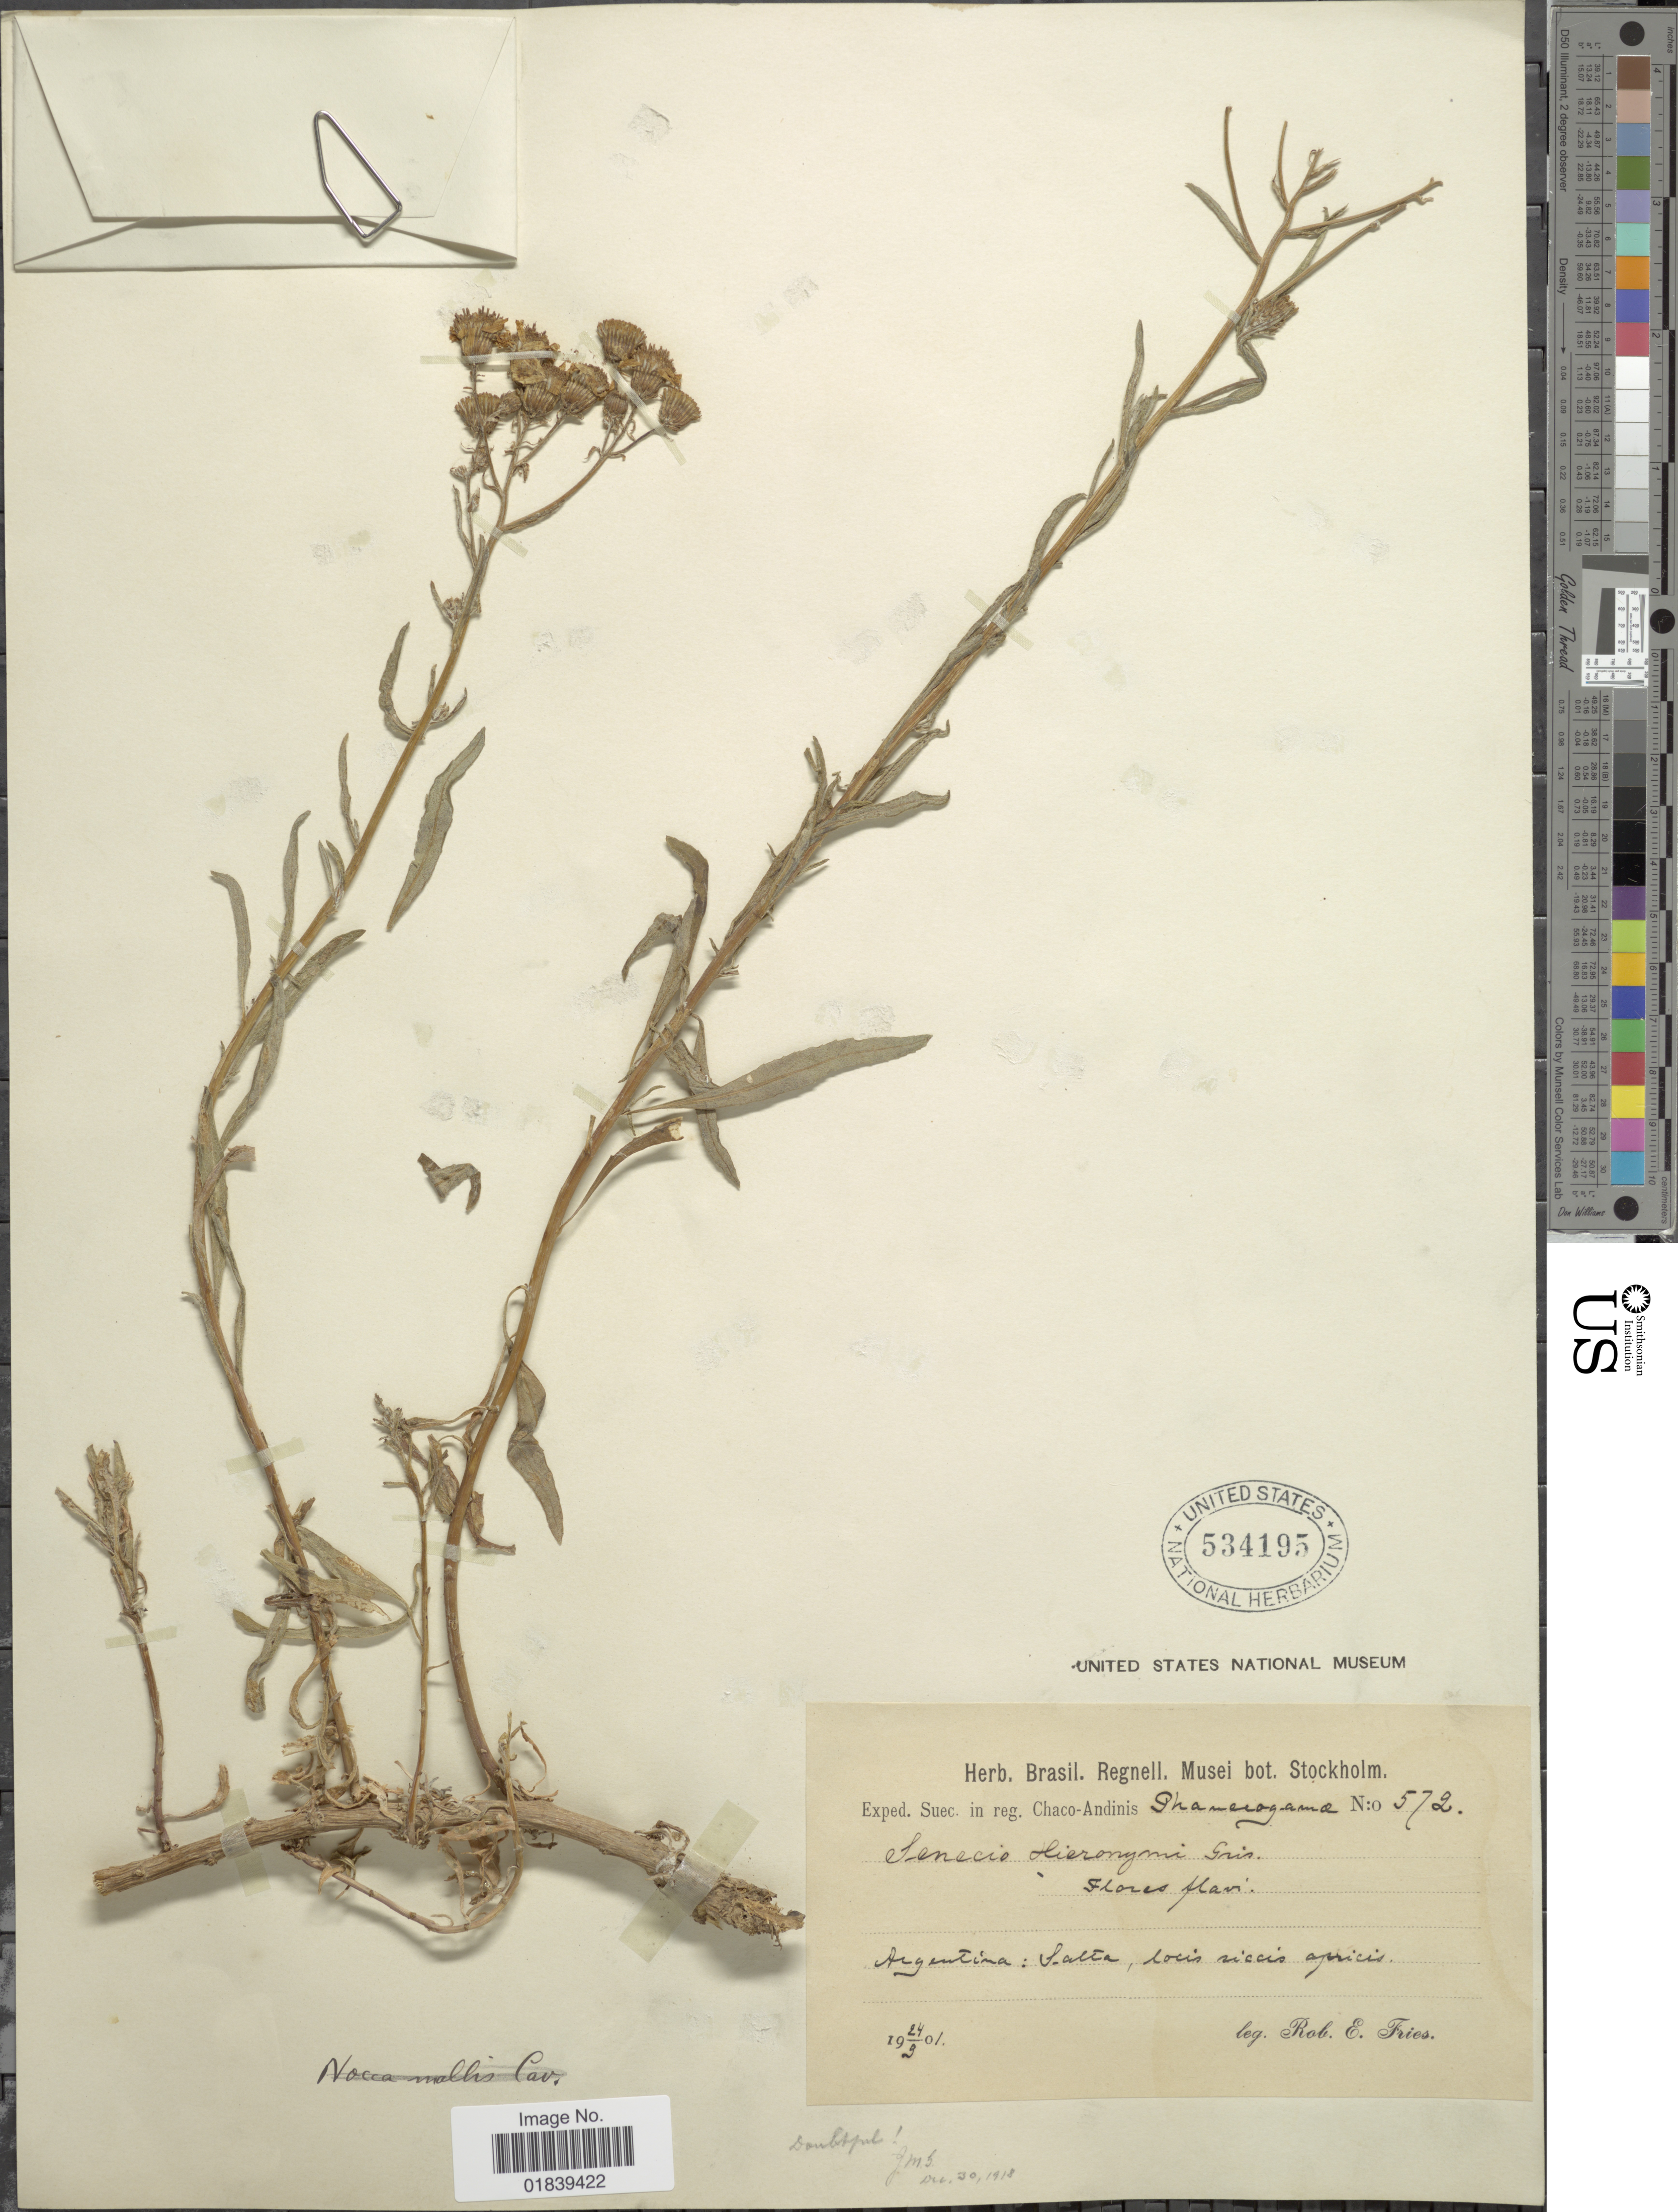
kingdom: Plantae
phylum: Tracheophyta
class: Magnoliopsida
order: Asterales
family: Asteraceae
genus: Senecio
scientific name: Senecio hieronymi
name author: Griseb.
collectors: R. E. Fries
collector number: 572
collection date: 1901-03-24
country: Argentina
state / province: Salta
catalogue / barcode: US 534195